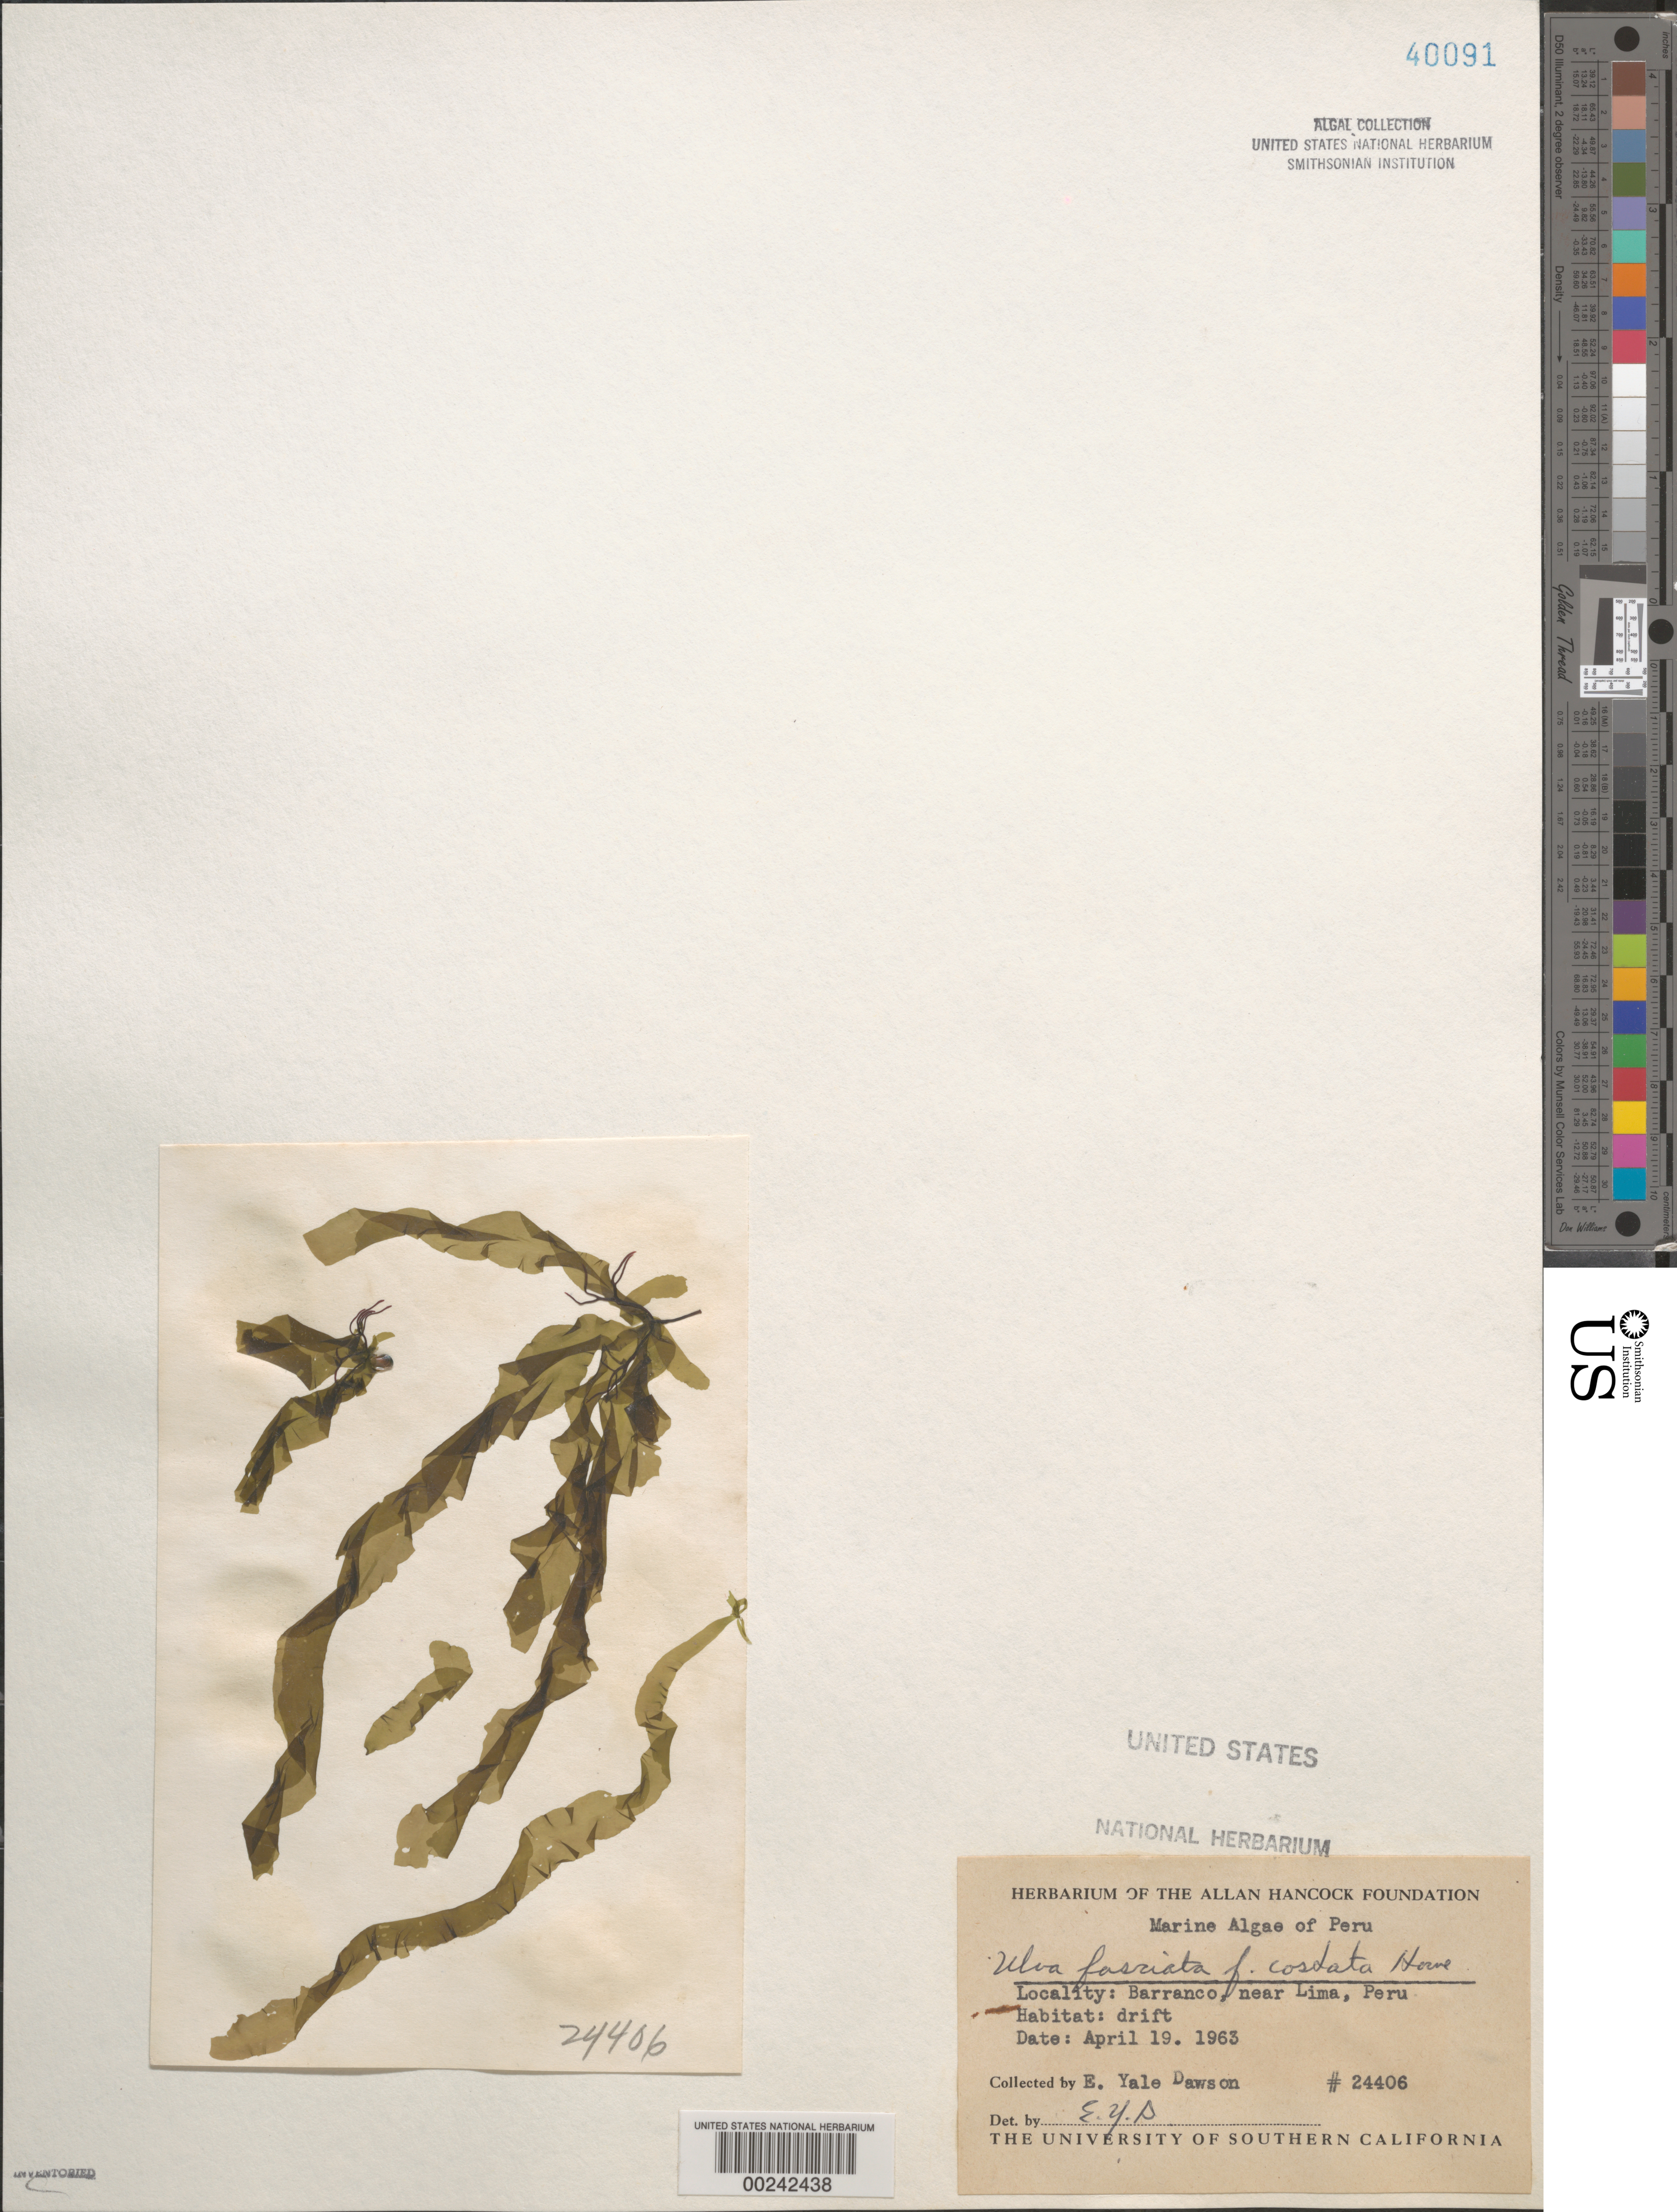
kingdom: Plantae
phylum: Chlorophyta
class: Ulvophyceae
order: Ulvales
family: Ulvaceae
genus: Ulva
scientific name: Ulva lactuca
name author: L.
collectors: E. Y. Dawson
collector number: EYD 24406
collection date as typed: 19 Apr 1963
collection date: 1963-04-19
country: Peru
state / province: Lima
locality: Barranco, near Lima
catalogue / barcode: US 40091